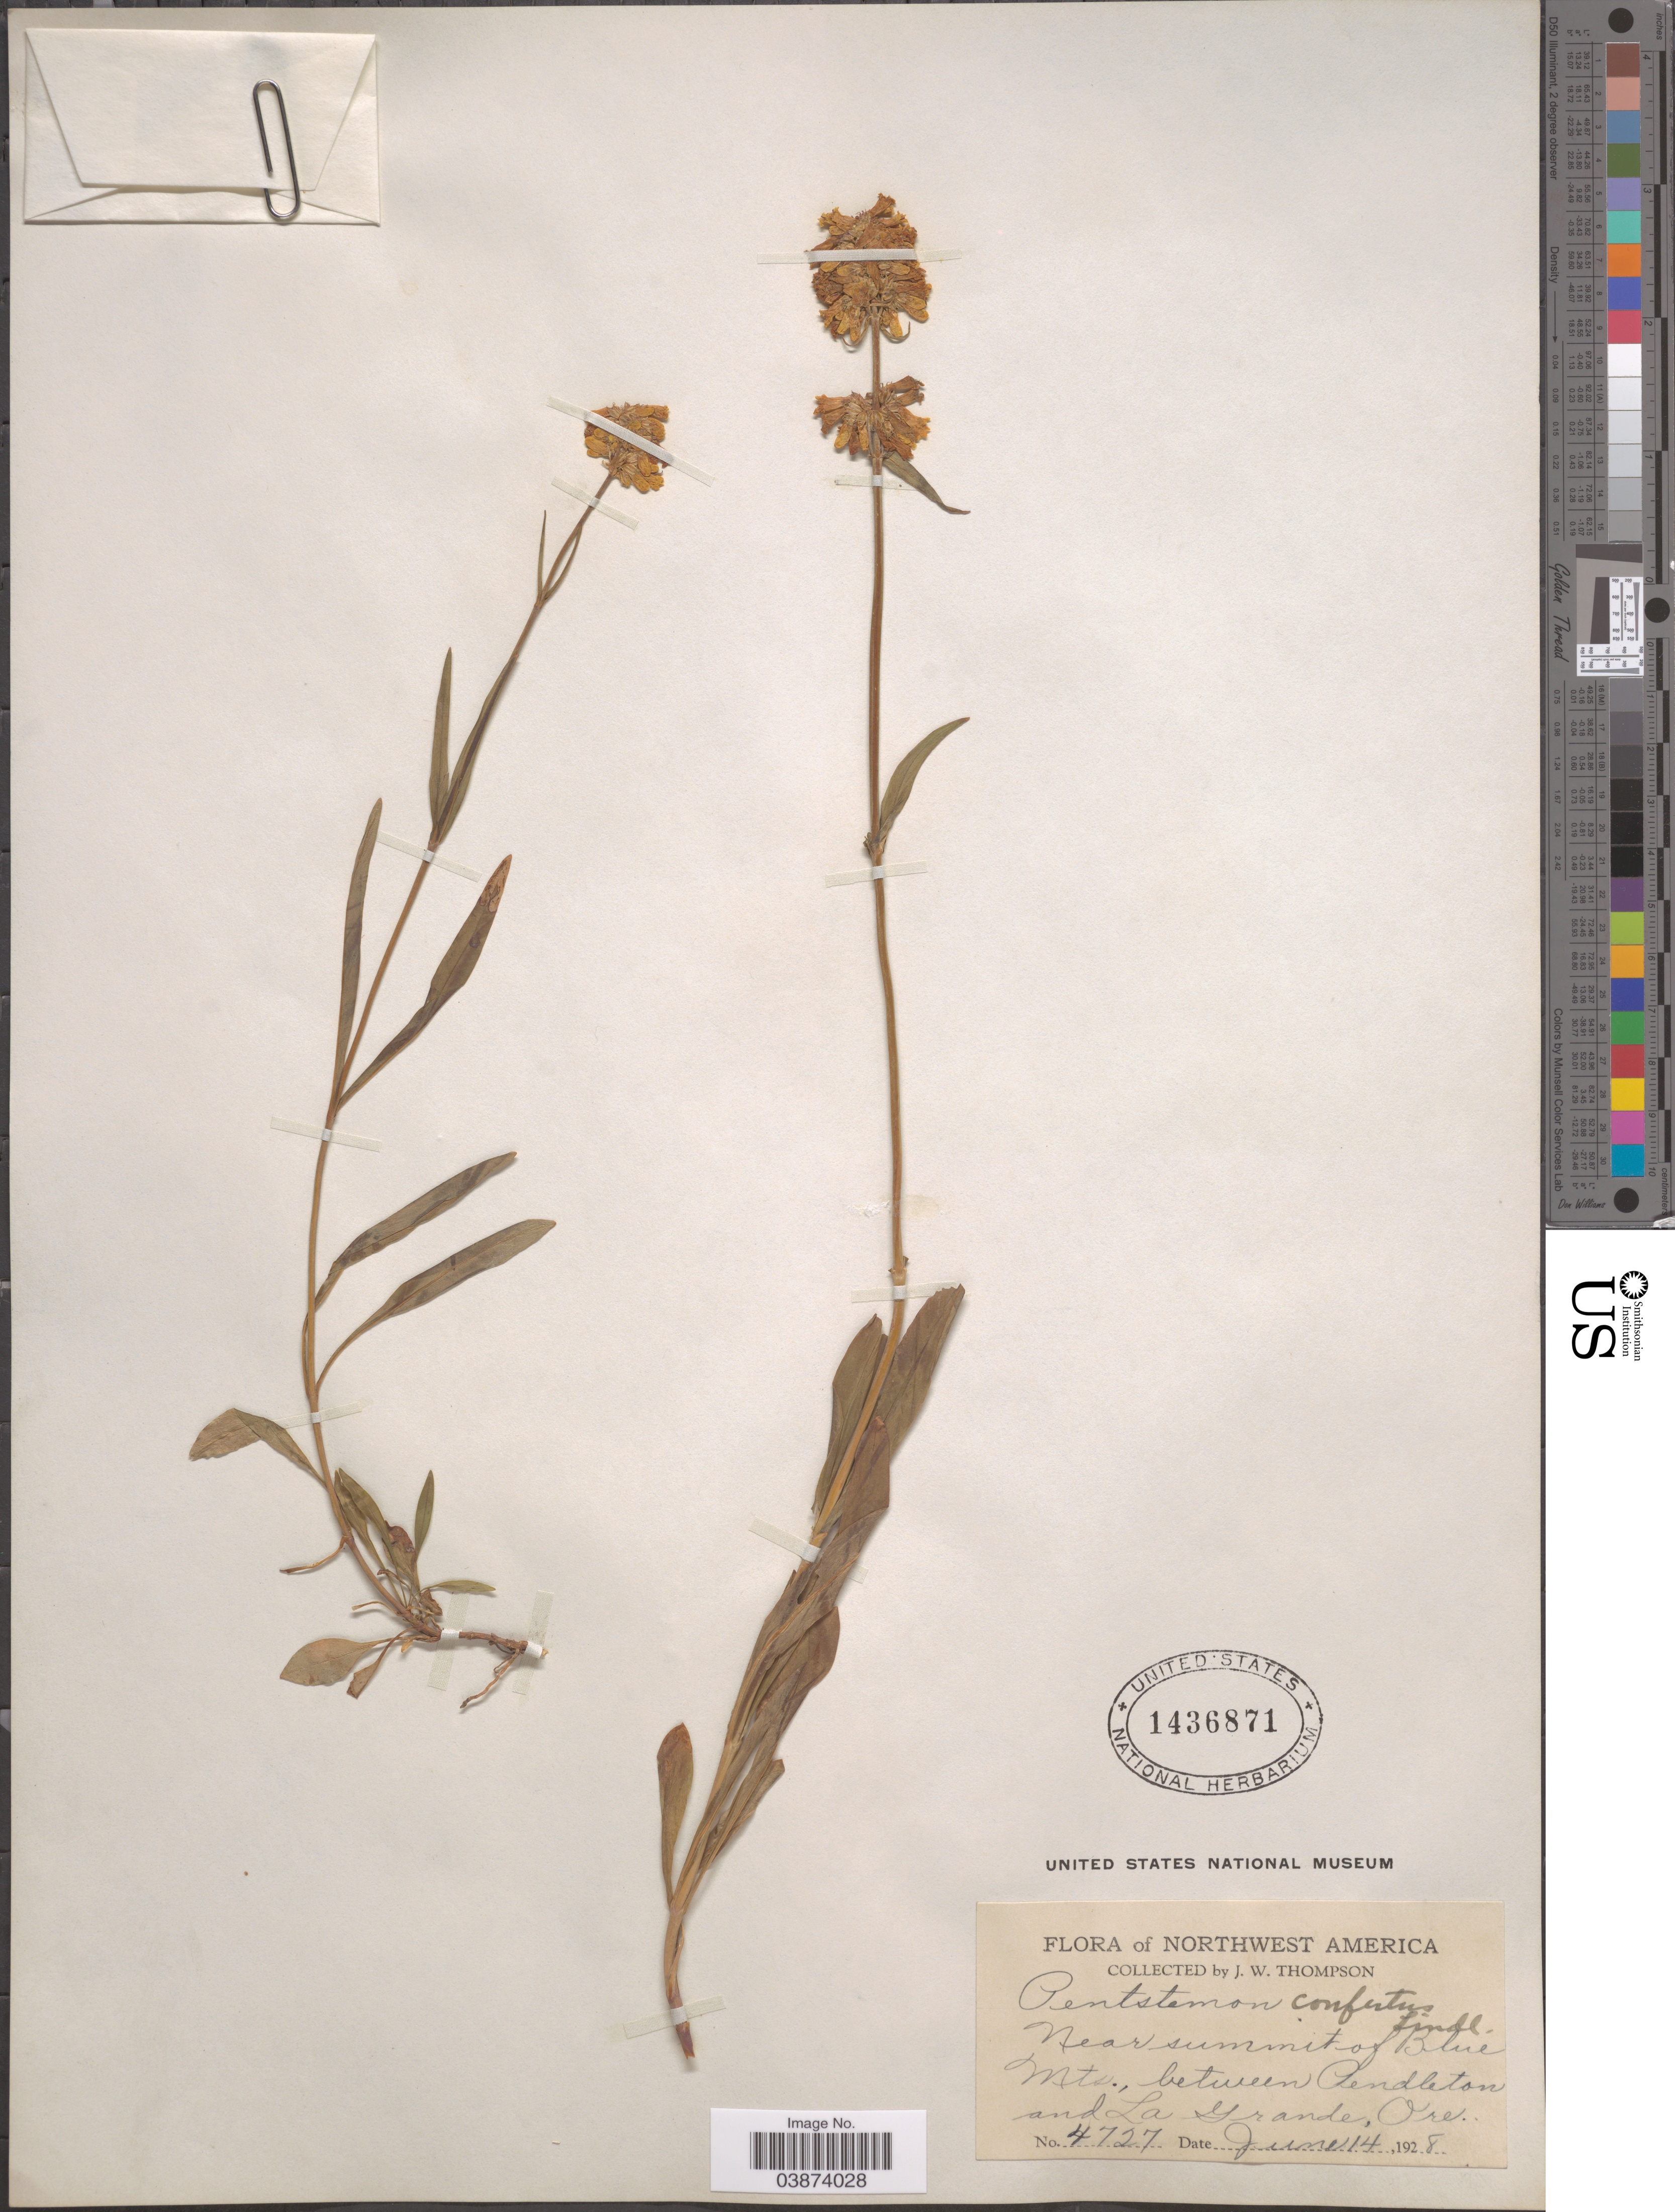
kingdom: Plantae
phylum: Tracheophyta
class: Magnoliopsida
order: Lamiales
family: Plantaginaceae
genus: Penstemon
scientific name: Penstemon confertus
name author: Douglas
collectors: J. Thompson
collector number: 4727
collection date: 1928-06-14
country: United States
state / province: Oregon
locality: Near summit of Blue Mts. between Pendleton and La Grande.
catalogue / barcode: US 1436871